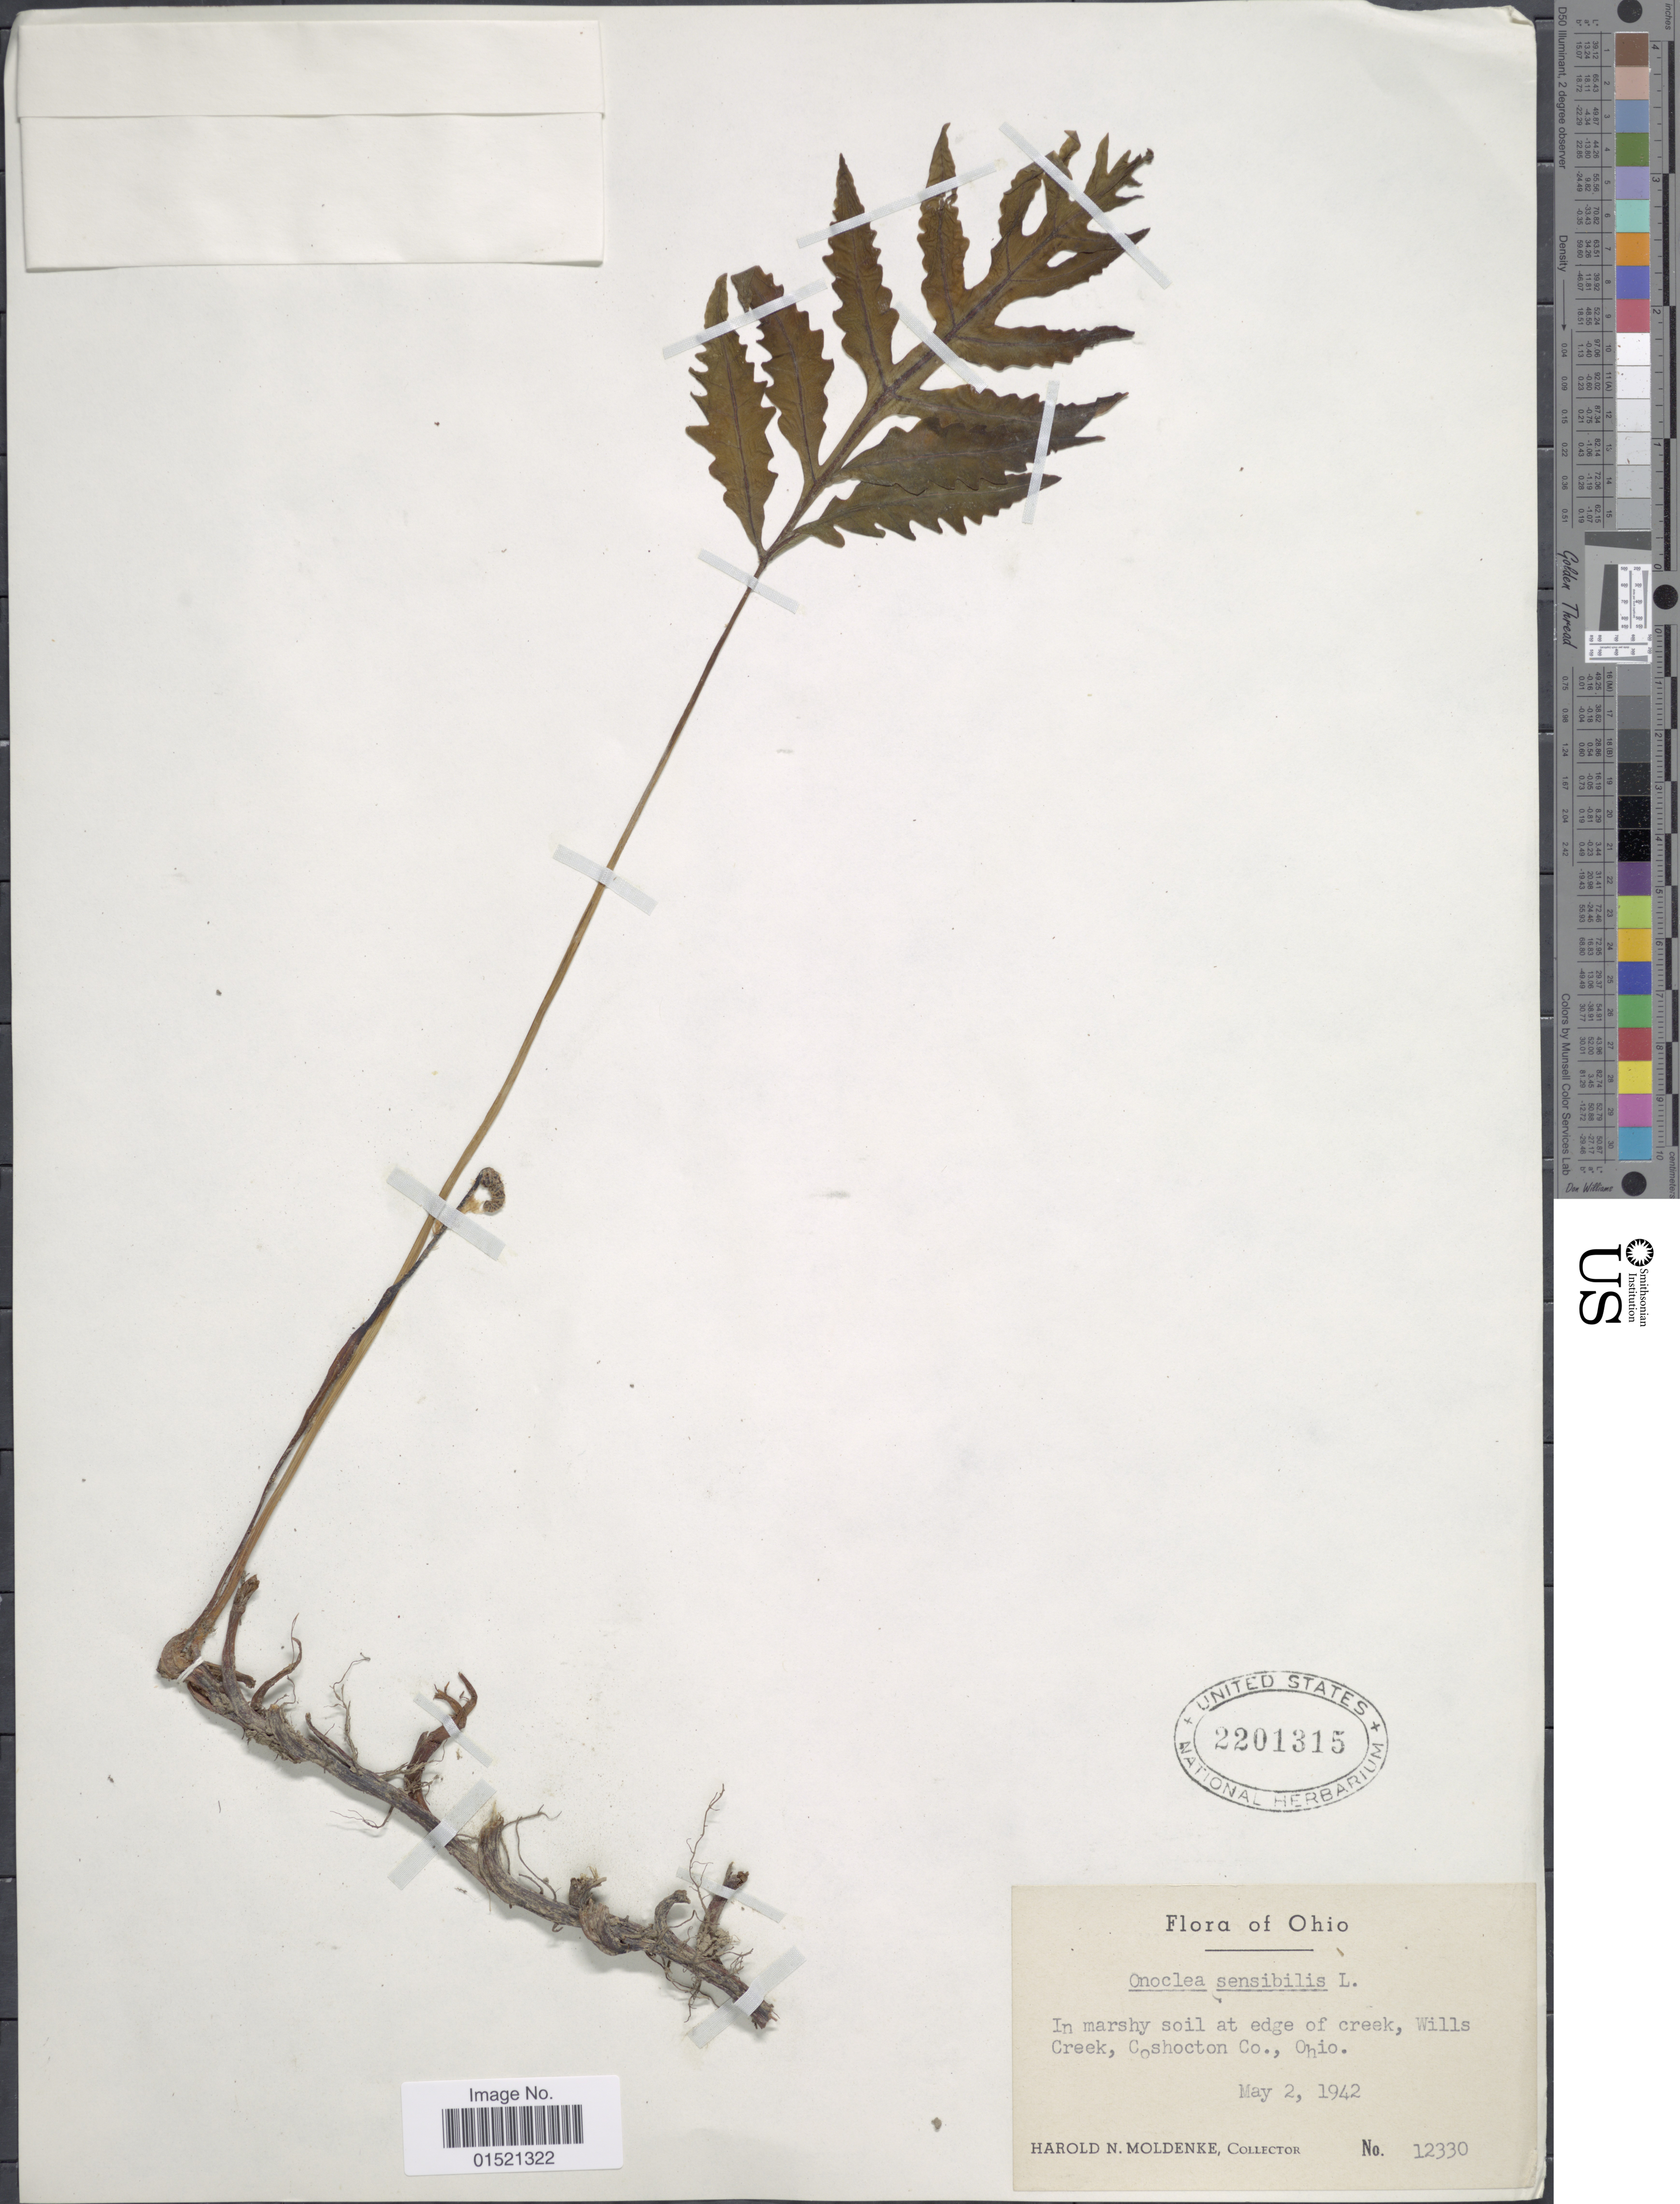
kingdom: Plantae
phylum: Tracheophyta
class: Polypodiopsida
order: Polypodiales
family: Onocleaceae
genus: Onoclea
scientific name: Onoclea sensibilis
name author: L.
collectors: H. N. Moldenke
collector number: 12330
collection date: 1942-05-02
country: United States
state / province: Ohio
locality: In marshy soil at edge of creek, Wills Creek, Coshocton Co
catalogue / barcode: US 2201315